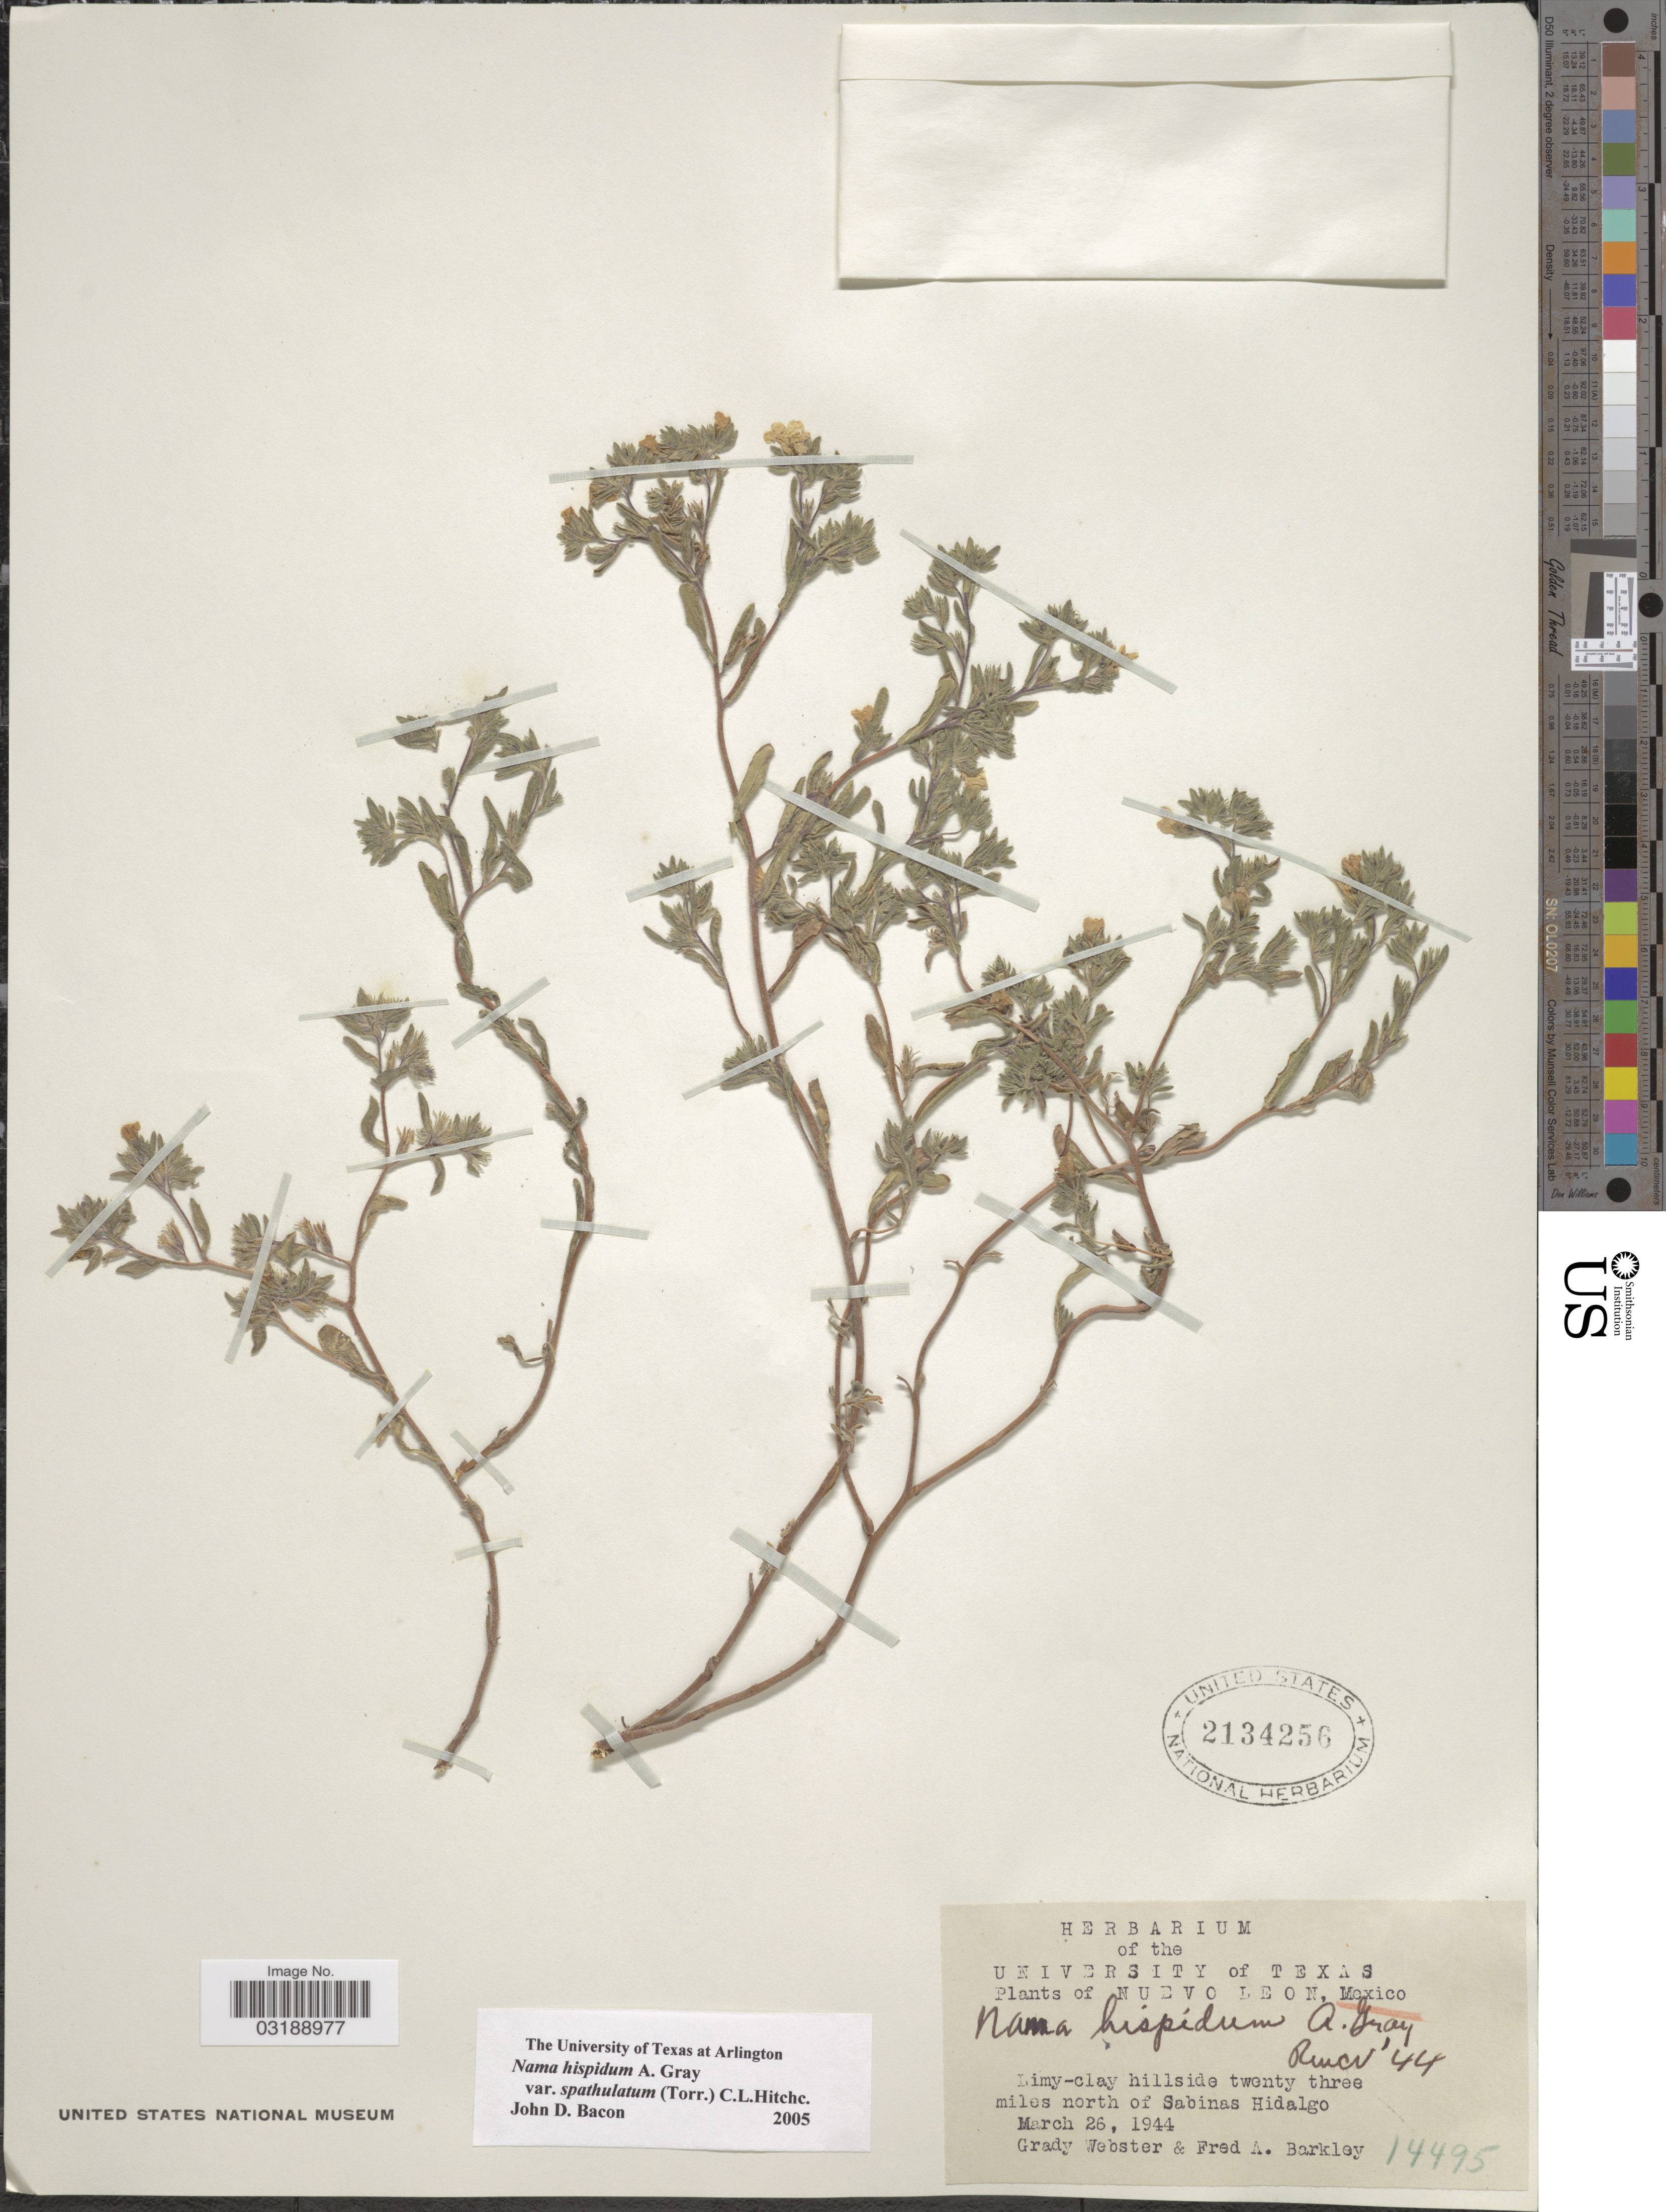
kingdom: Plantae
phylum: Tracheophyta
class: Magnoliopsida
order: Boraginales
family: Namaceae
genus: Nama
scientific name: Nama hispida var. spathulatum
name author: (Torr.) C.L. Hitchc.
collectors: G. L. Webster & F. A. Barkley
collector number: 14495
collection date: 1944-03-26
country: Mexico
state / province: Nuevo León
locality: Twenty three miles north of Sabinas Hidalgo.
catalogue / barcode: US 2134256